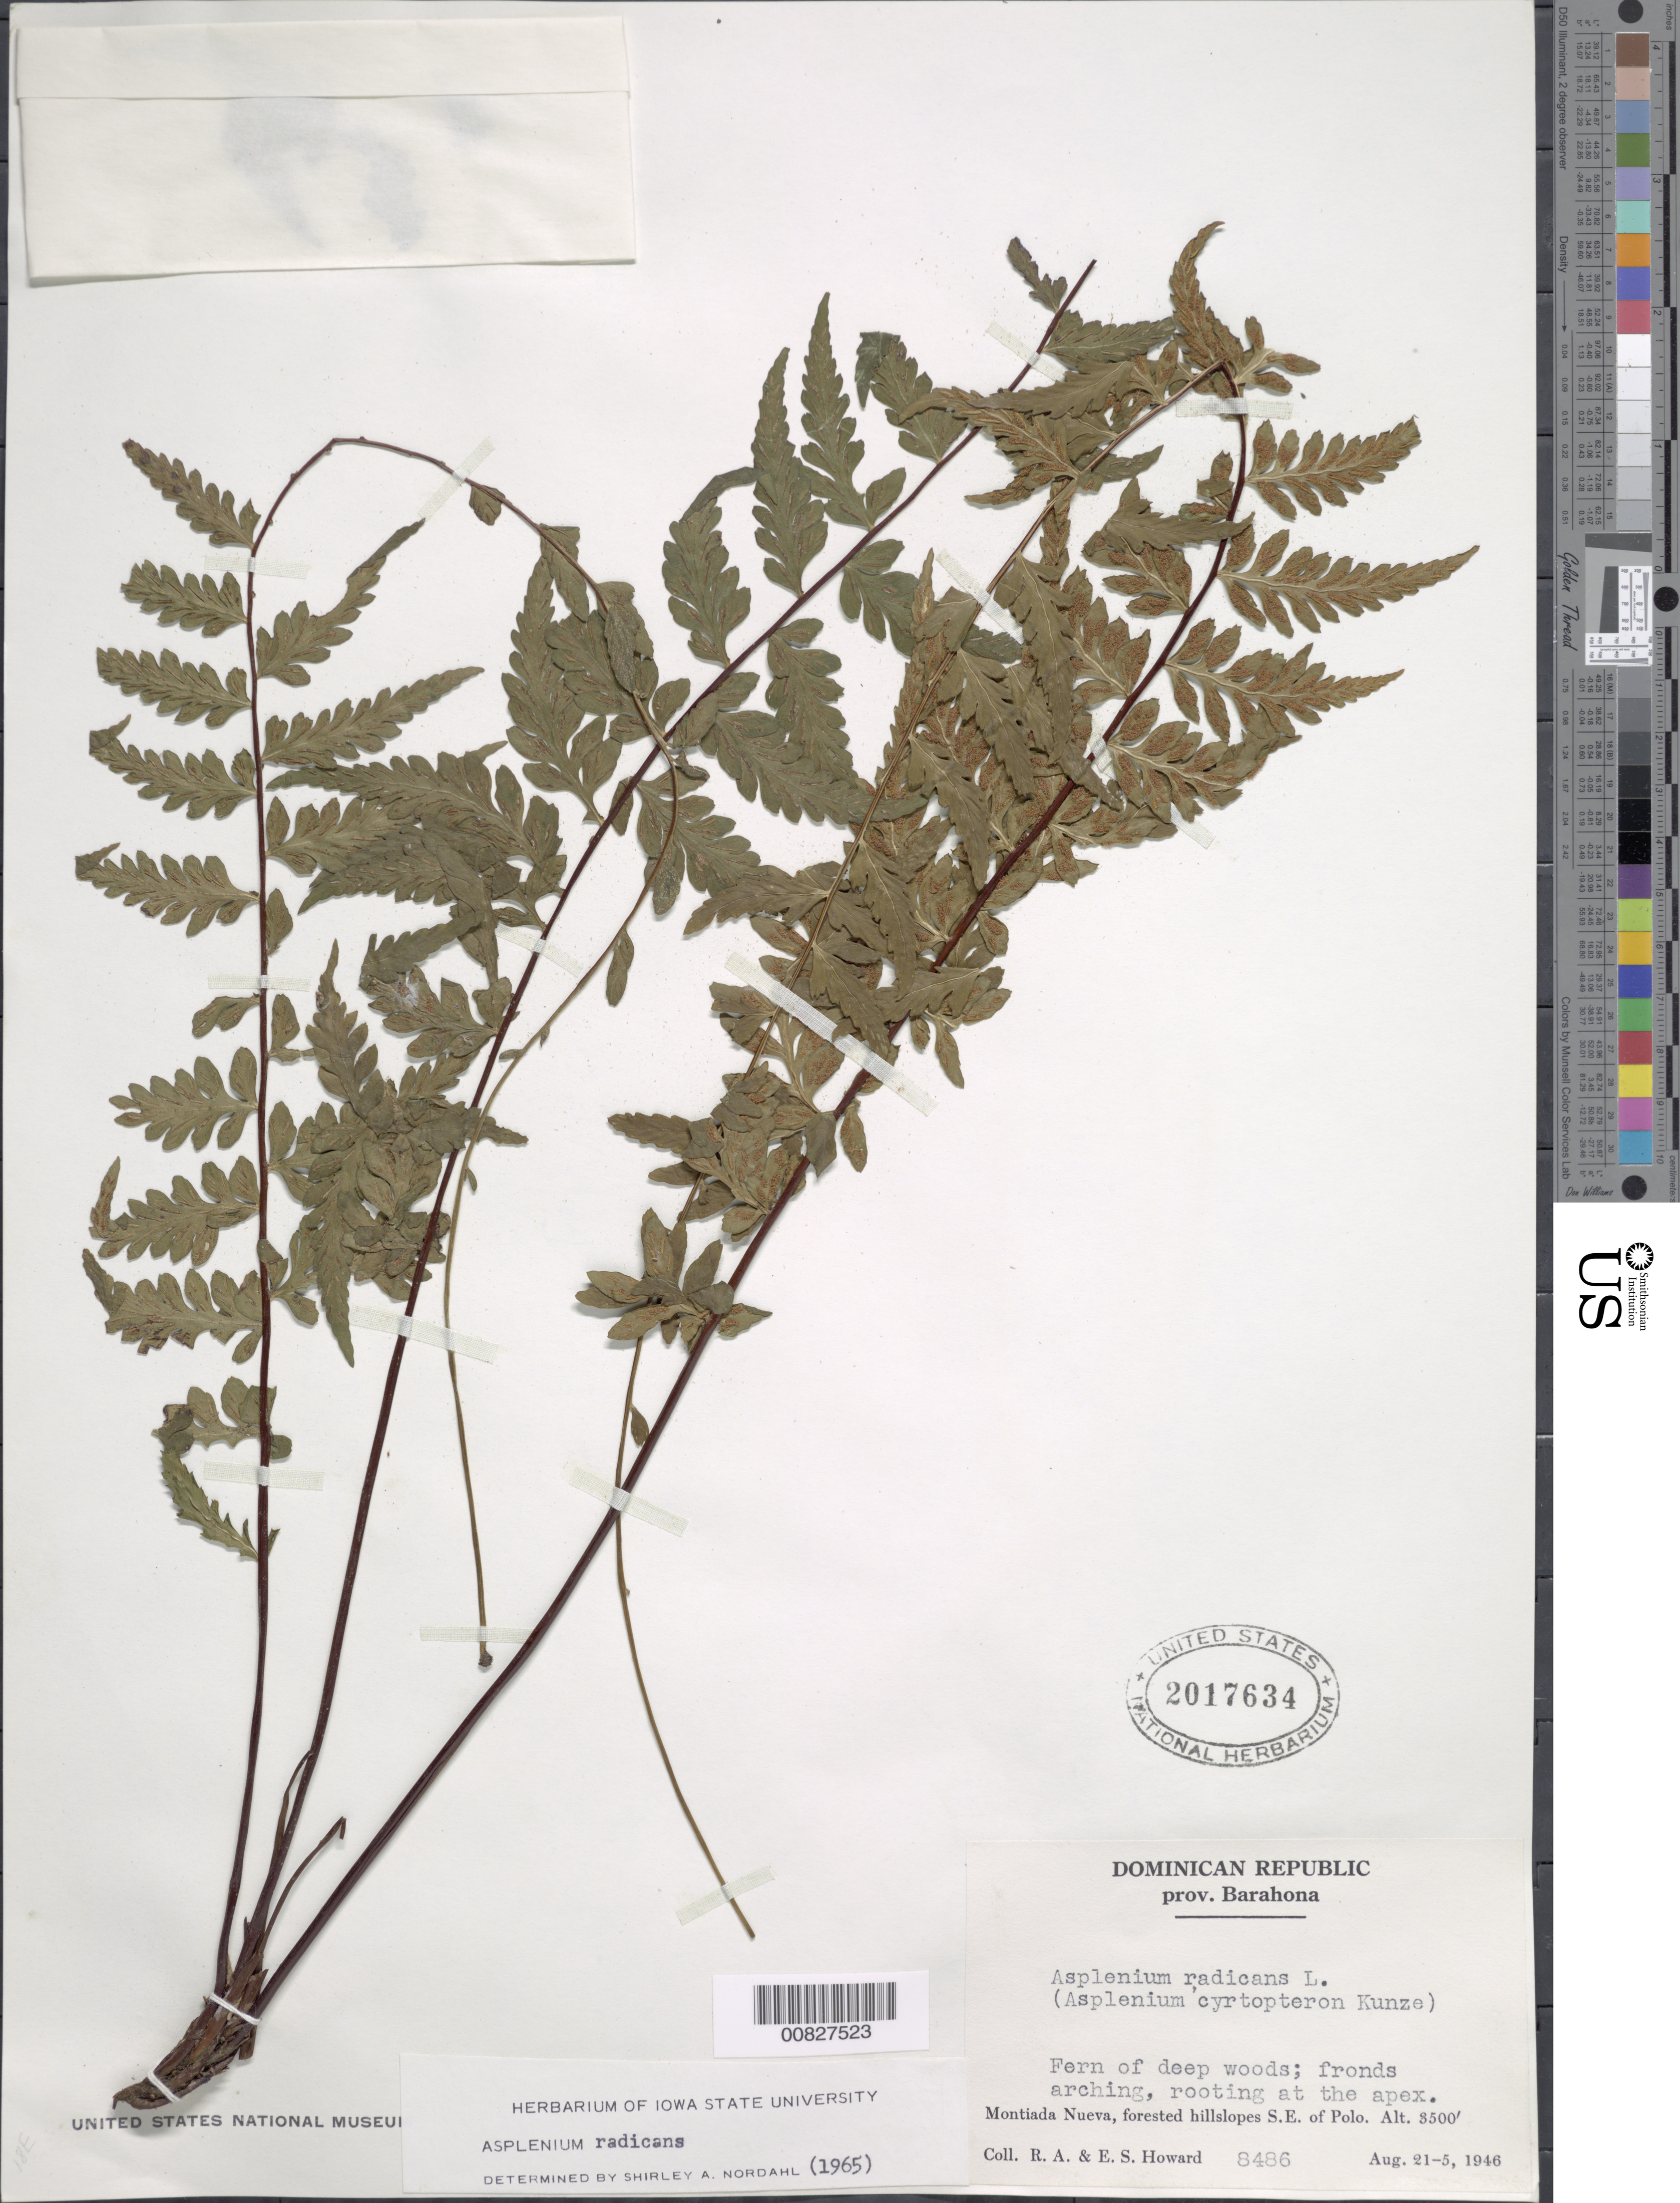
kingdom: Plantae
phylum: Tracheophyta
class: Polypodiopsida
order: Polypodiales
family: Aspleniaceae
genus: Asplenium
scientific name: Asplenium radicans var. alloeopteron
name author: (Kunze ex Klotzsch) Lellinger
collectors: R. A. Howard & E. S. Howard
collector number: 8486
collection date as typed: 21 Aug 1946 to 25 Aug 1946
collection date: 1946-08-21/1946-08-25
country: Dominican Republic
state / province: Barahona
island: Hispaniola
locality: Montiada Nueva, SE of Polo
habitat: Deep woods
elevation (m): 1067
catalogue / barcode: US 2017634